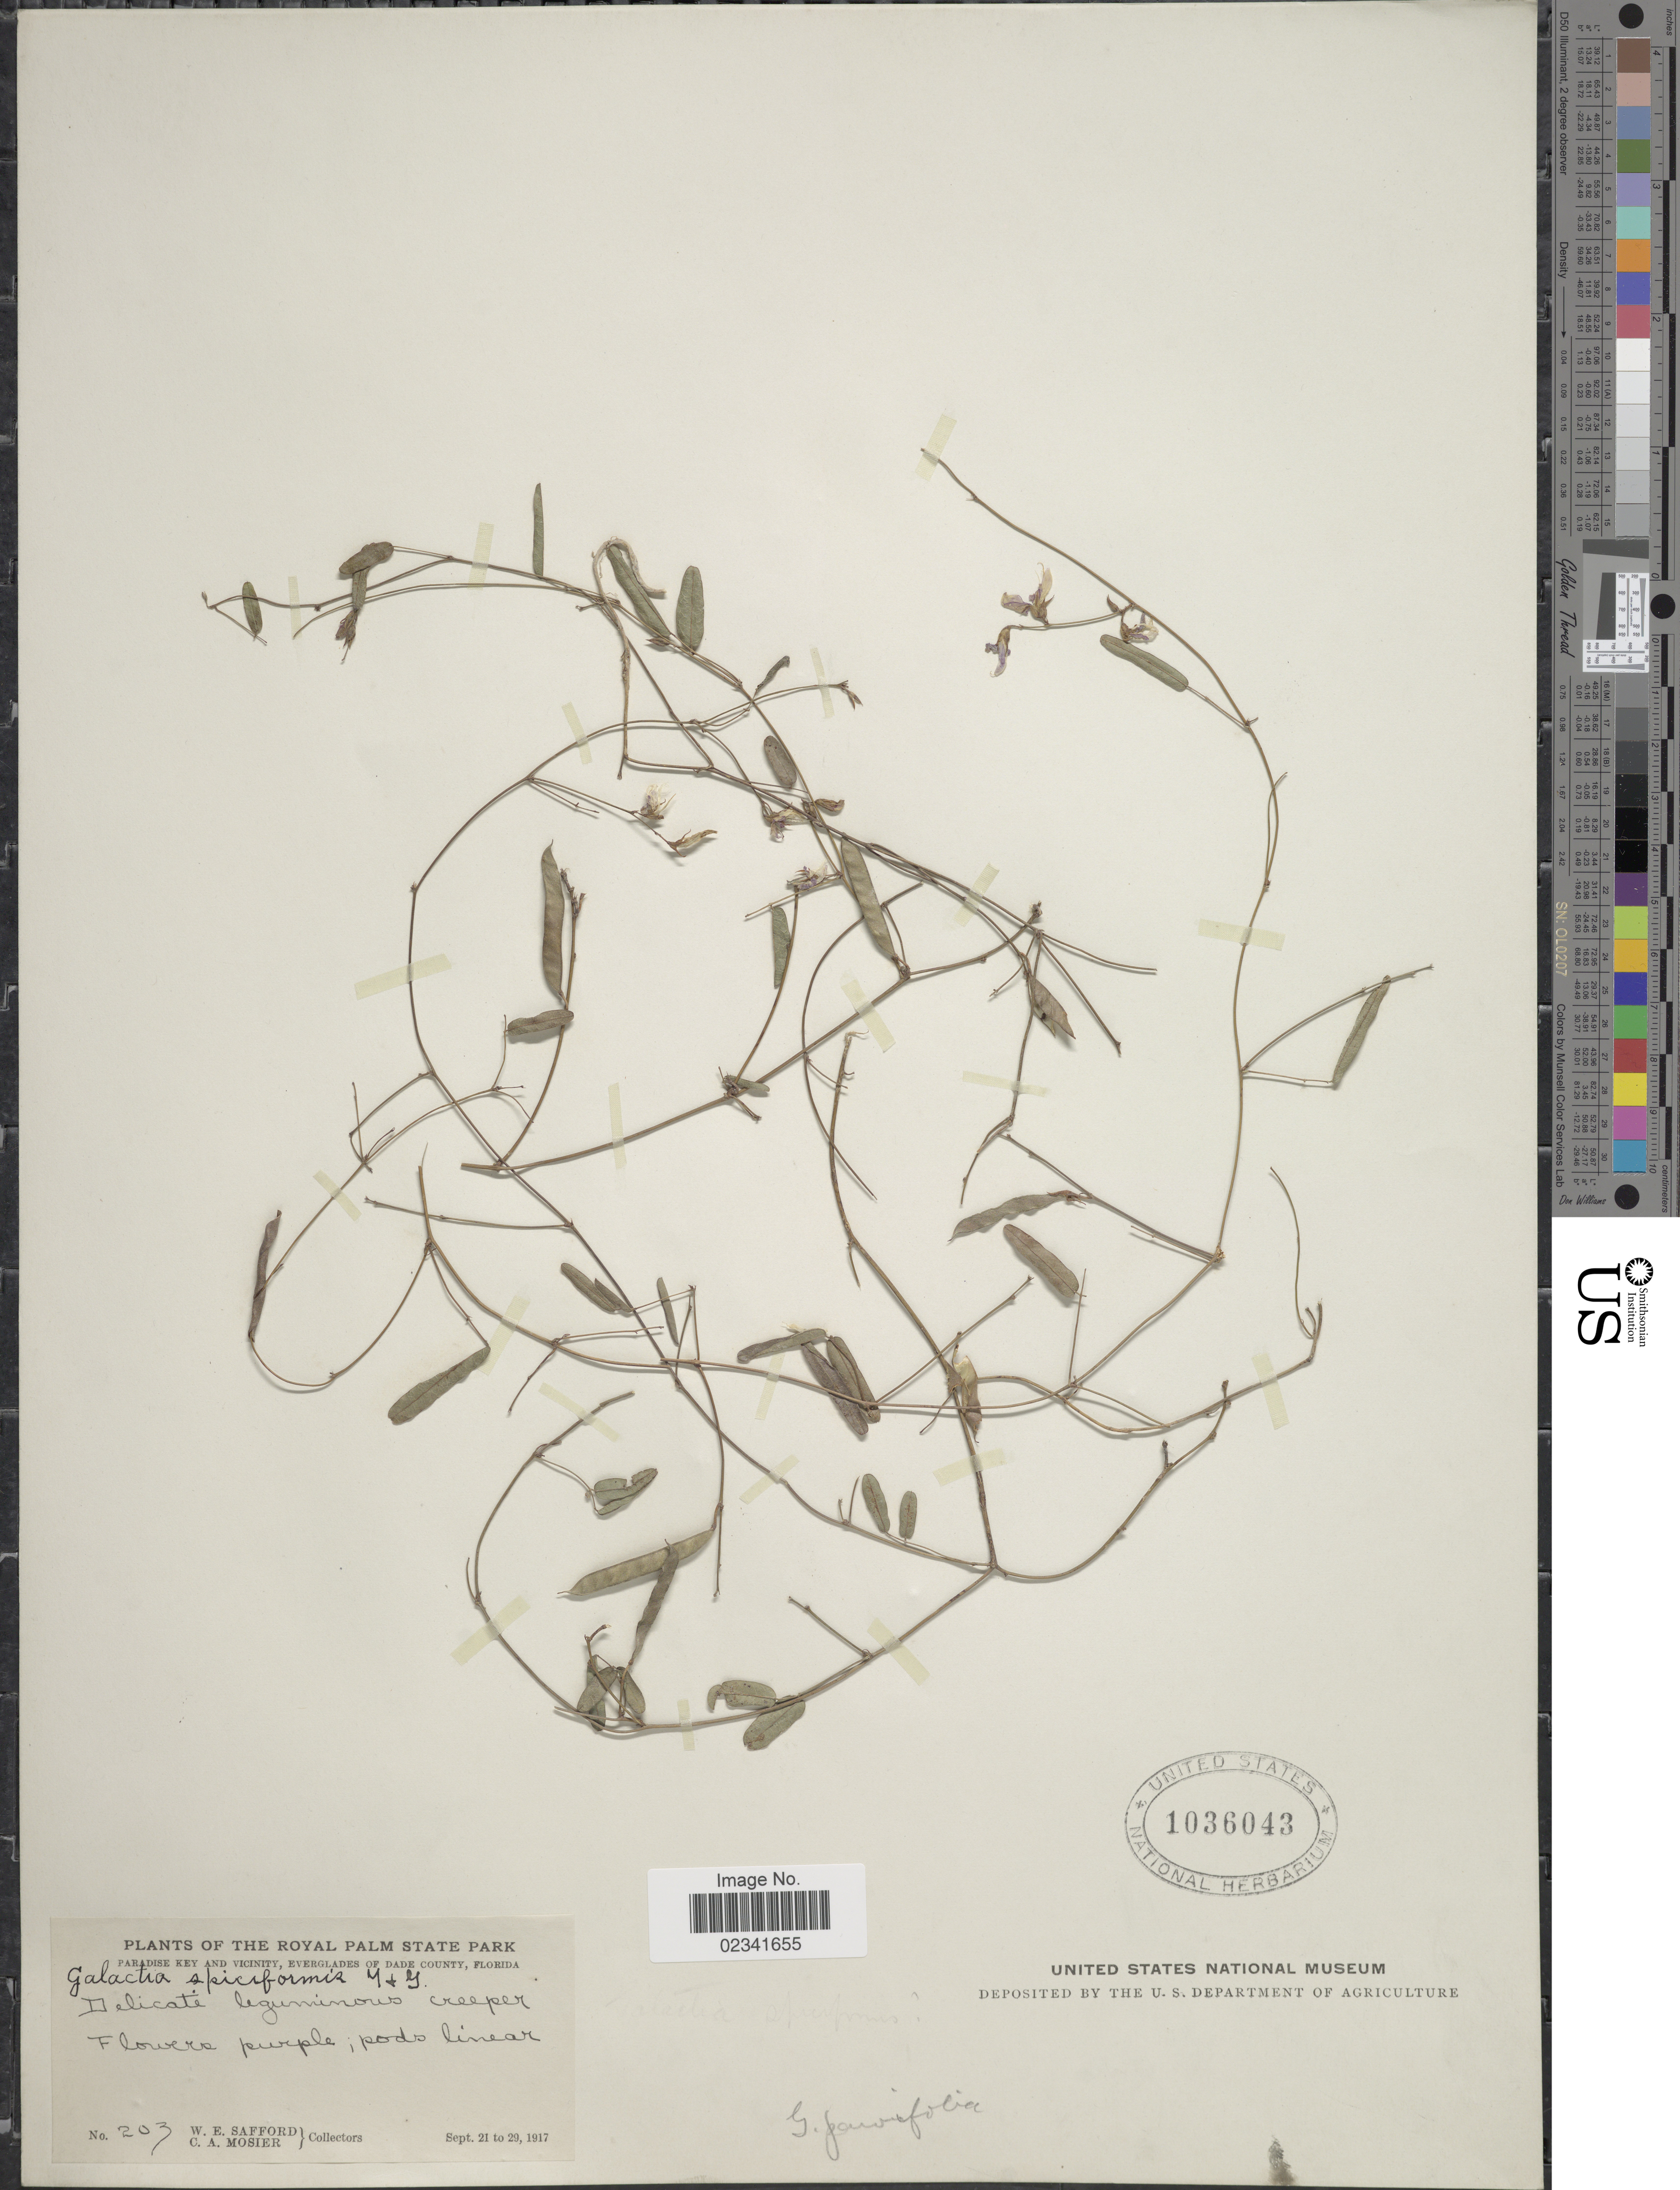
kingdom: Plantae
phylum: Tracheophyta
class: Magnoliopsida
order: Fabales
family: Fabaceae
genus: Galactia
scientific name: Galactia parvifolia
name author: A. Rich.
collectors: W. E. Safford & C. A. Mosier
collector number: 203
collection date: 1917-09-21/1917-09-29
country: United States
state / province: Florida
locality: The Royal Palm State Park, Paradise Key and Vicinity, Everglades of Dade County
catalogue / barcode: US 1036043